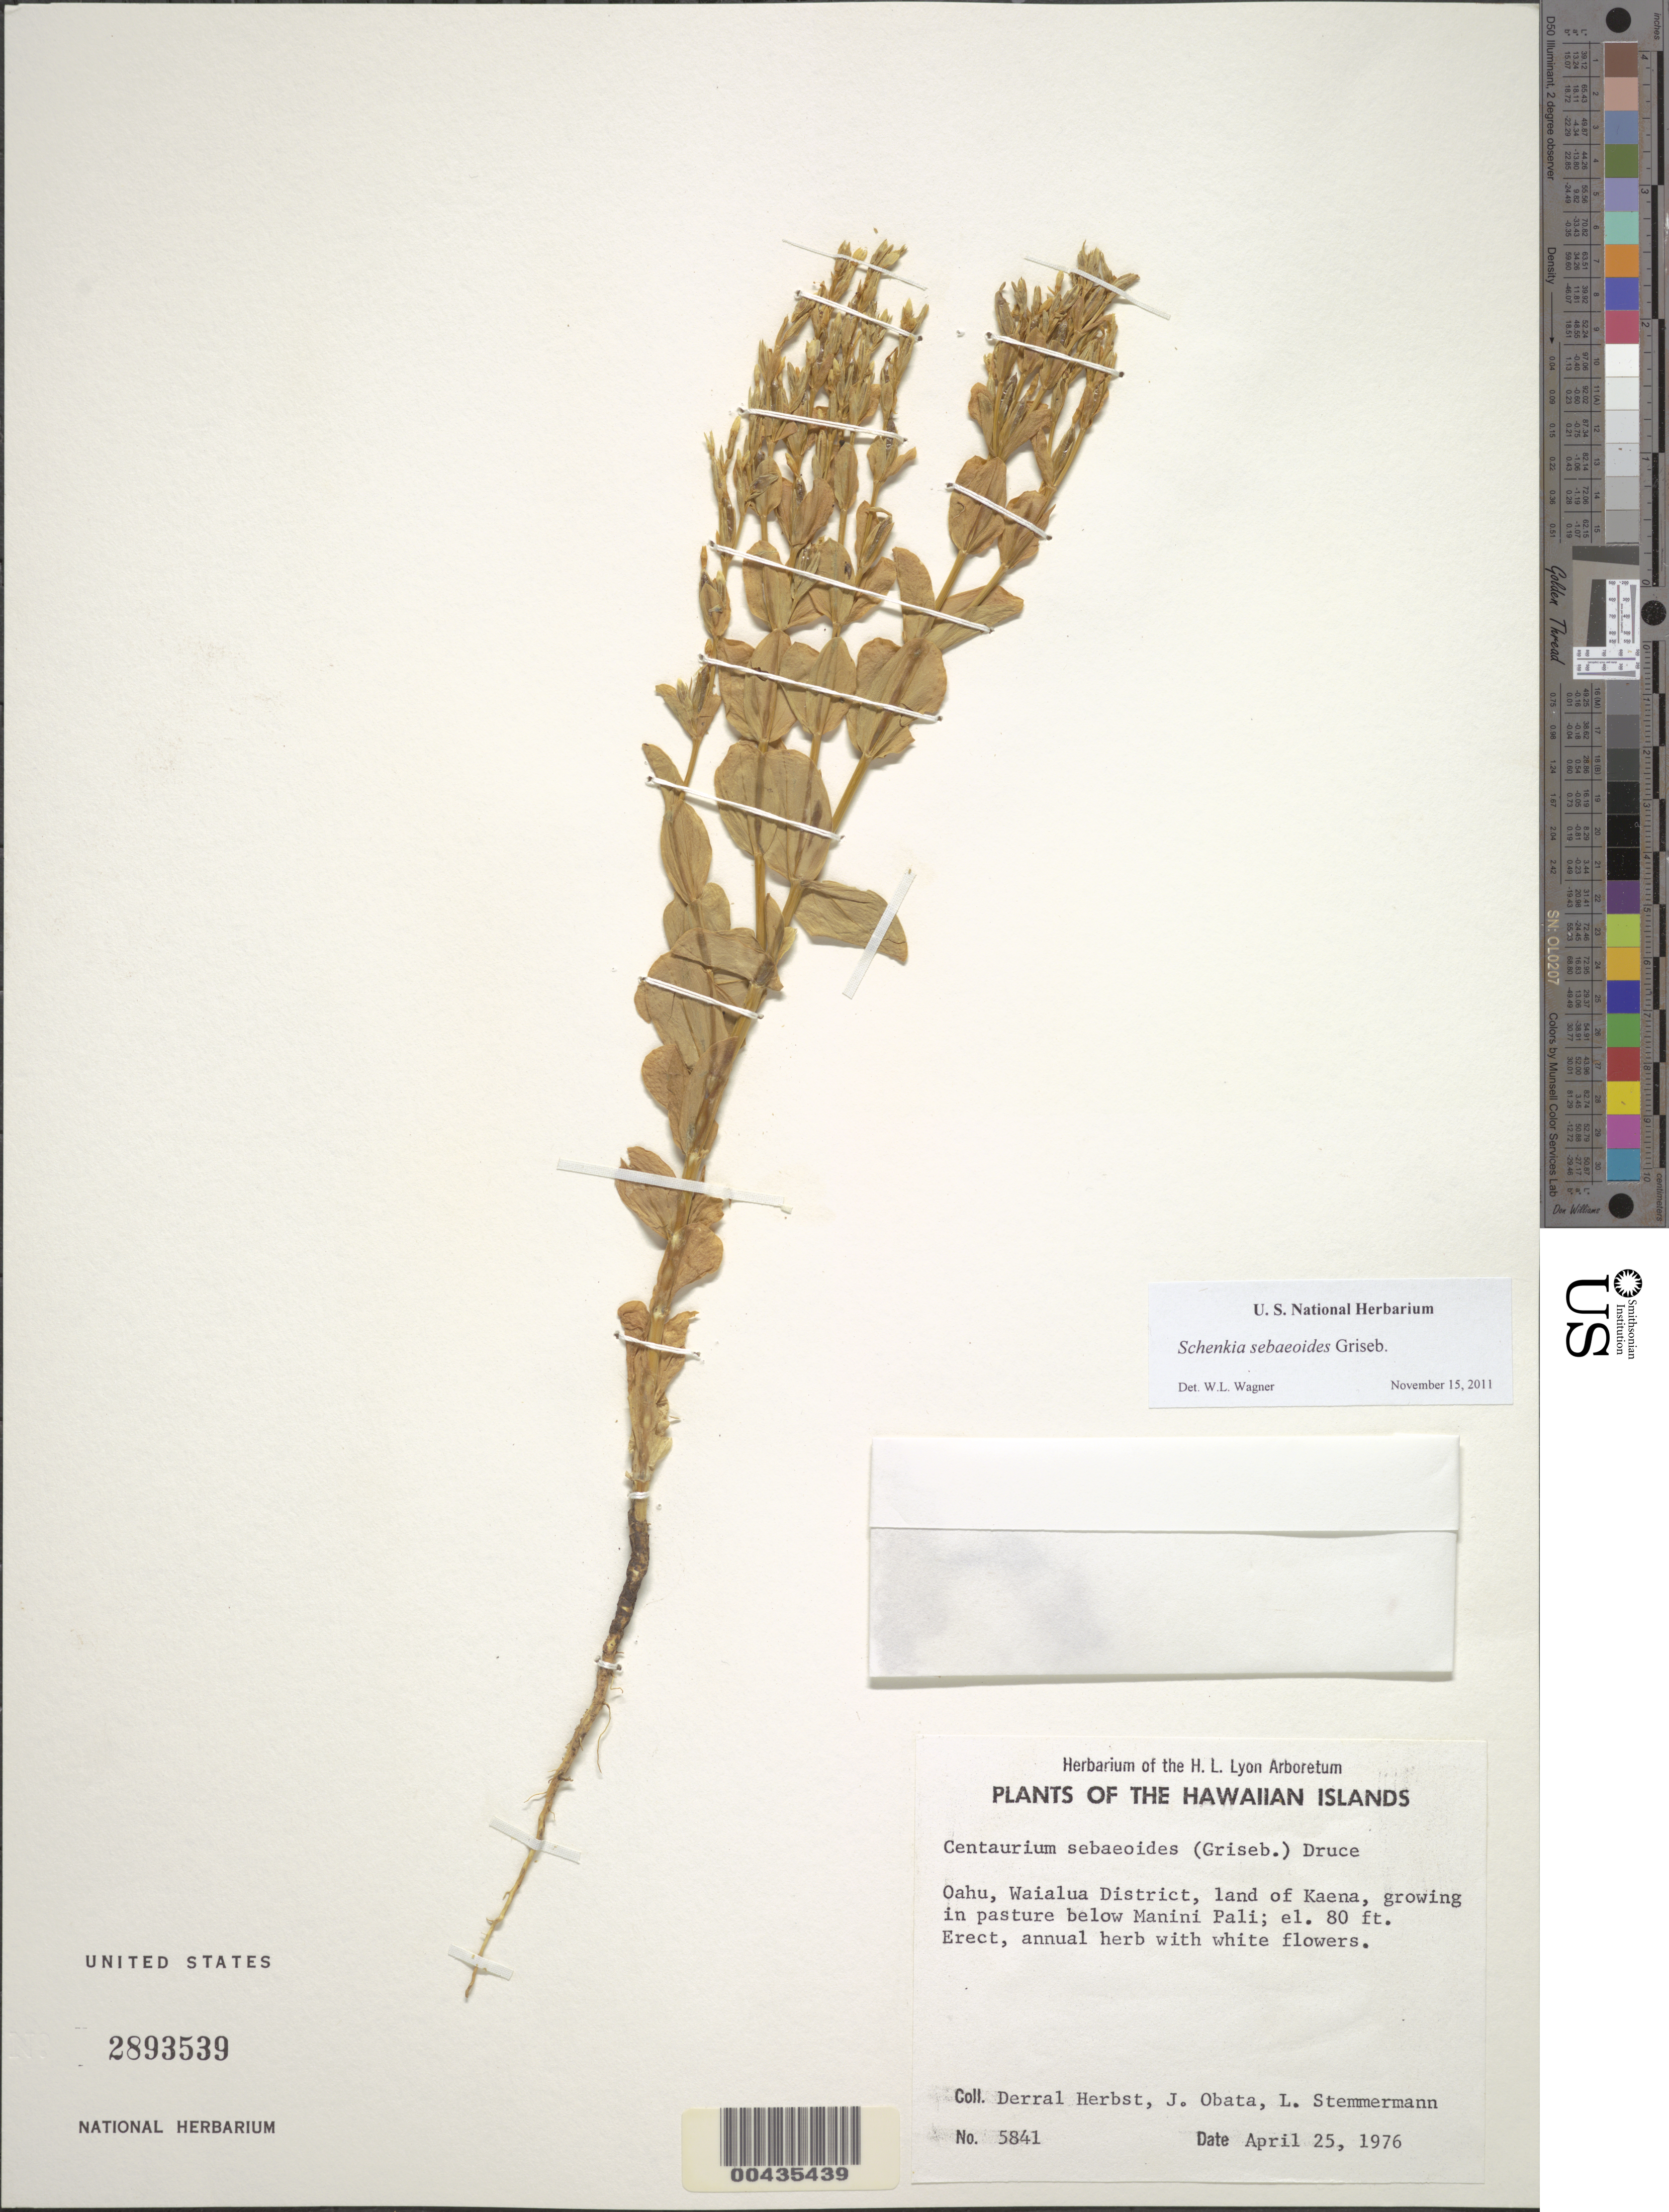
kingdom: Plantae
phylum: Tracheophyta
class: Magnoliopsida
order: Gentianales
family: Gentianaceae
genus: Schenkia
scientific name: Schenkia sebaeoides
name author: (A. Gray) Griseb.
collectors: D. R. Herbst, J. Obata & L. Stemmermann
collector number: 5841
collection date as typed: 25 Apr 1976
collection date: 1976-04-25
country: United States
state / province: Hawaii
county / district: Honolulu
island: Oahu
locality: Waialua District, land of Kaena, growing in pasture below Manini Pali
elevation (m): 24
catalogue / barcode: US 2893539